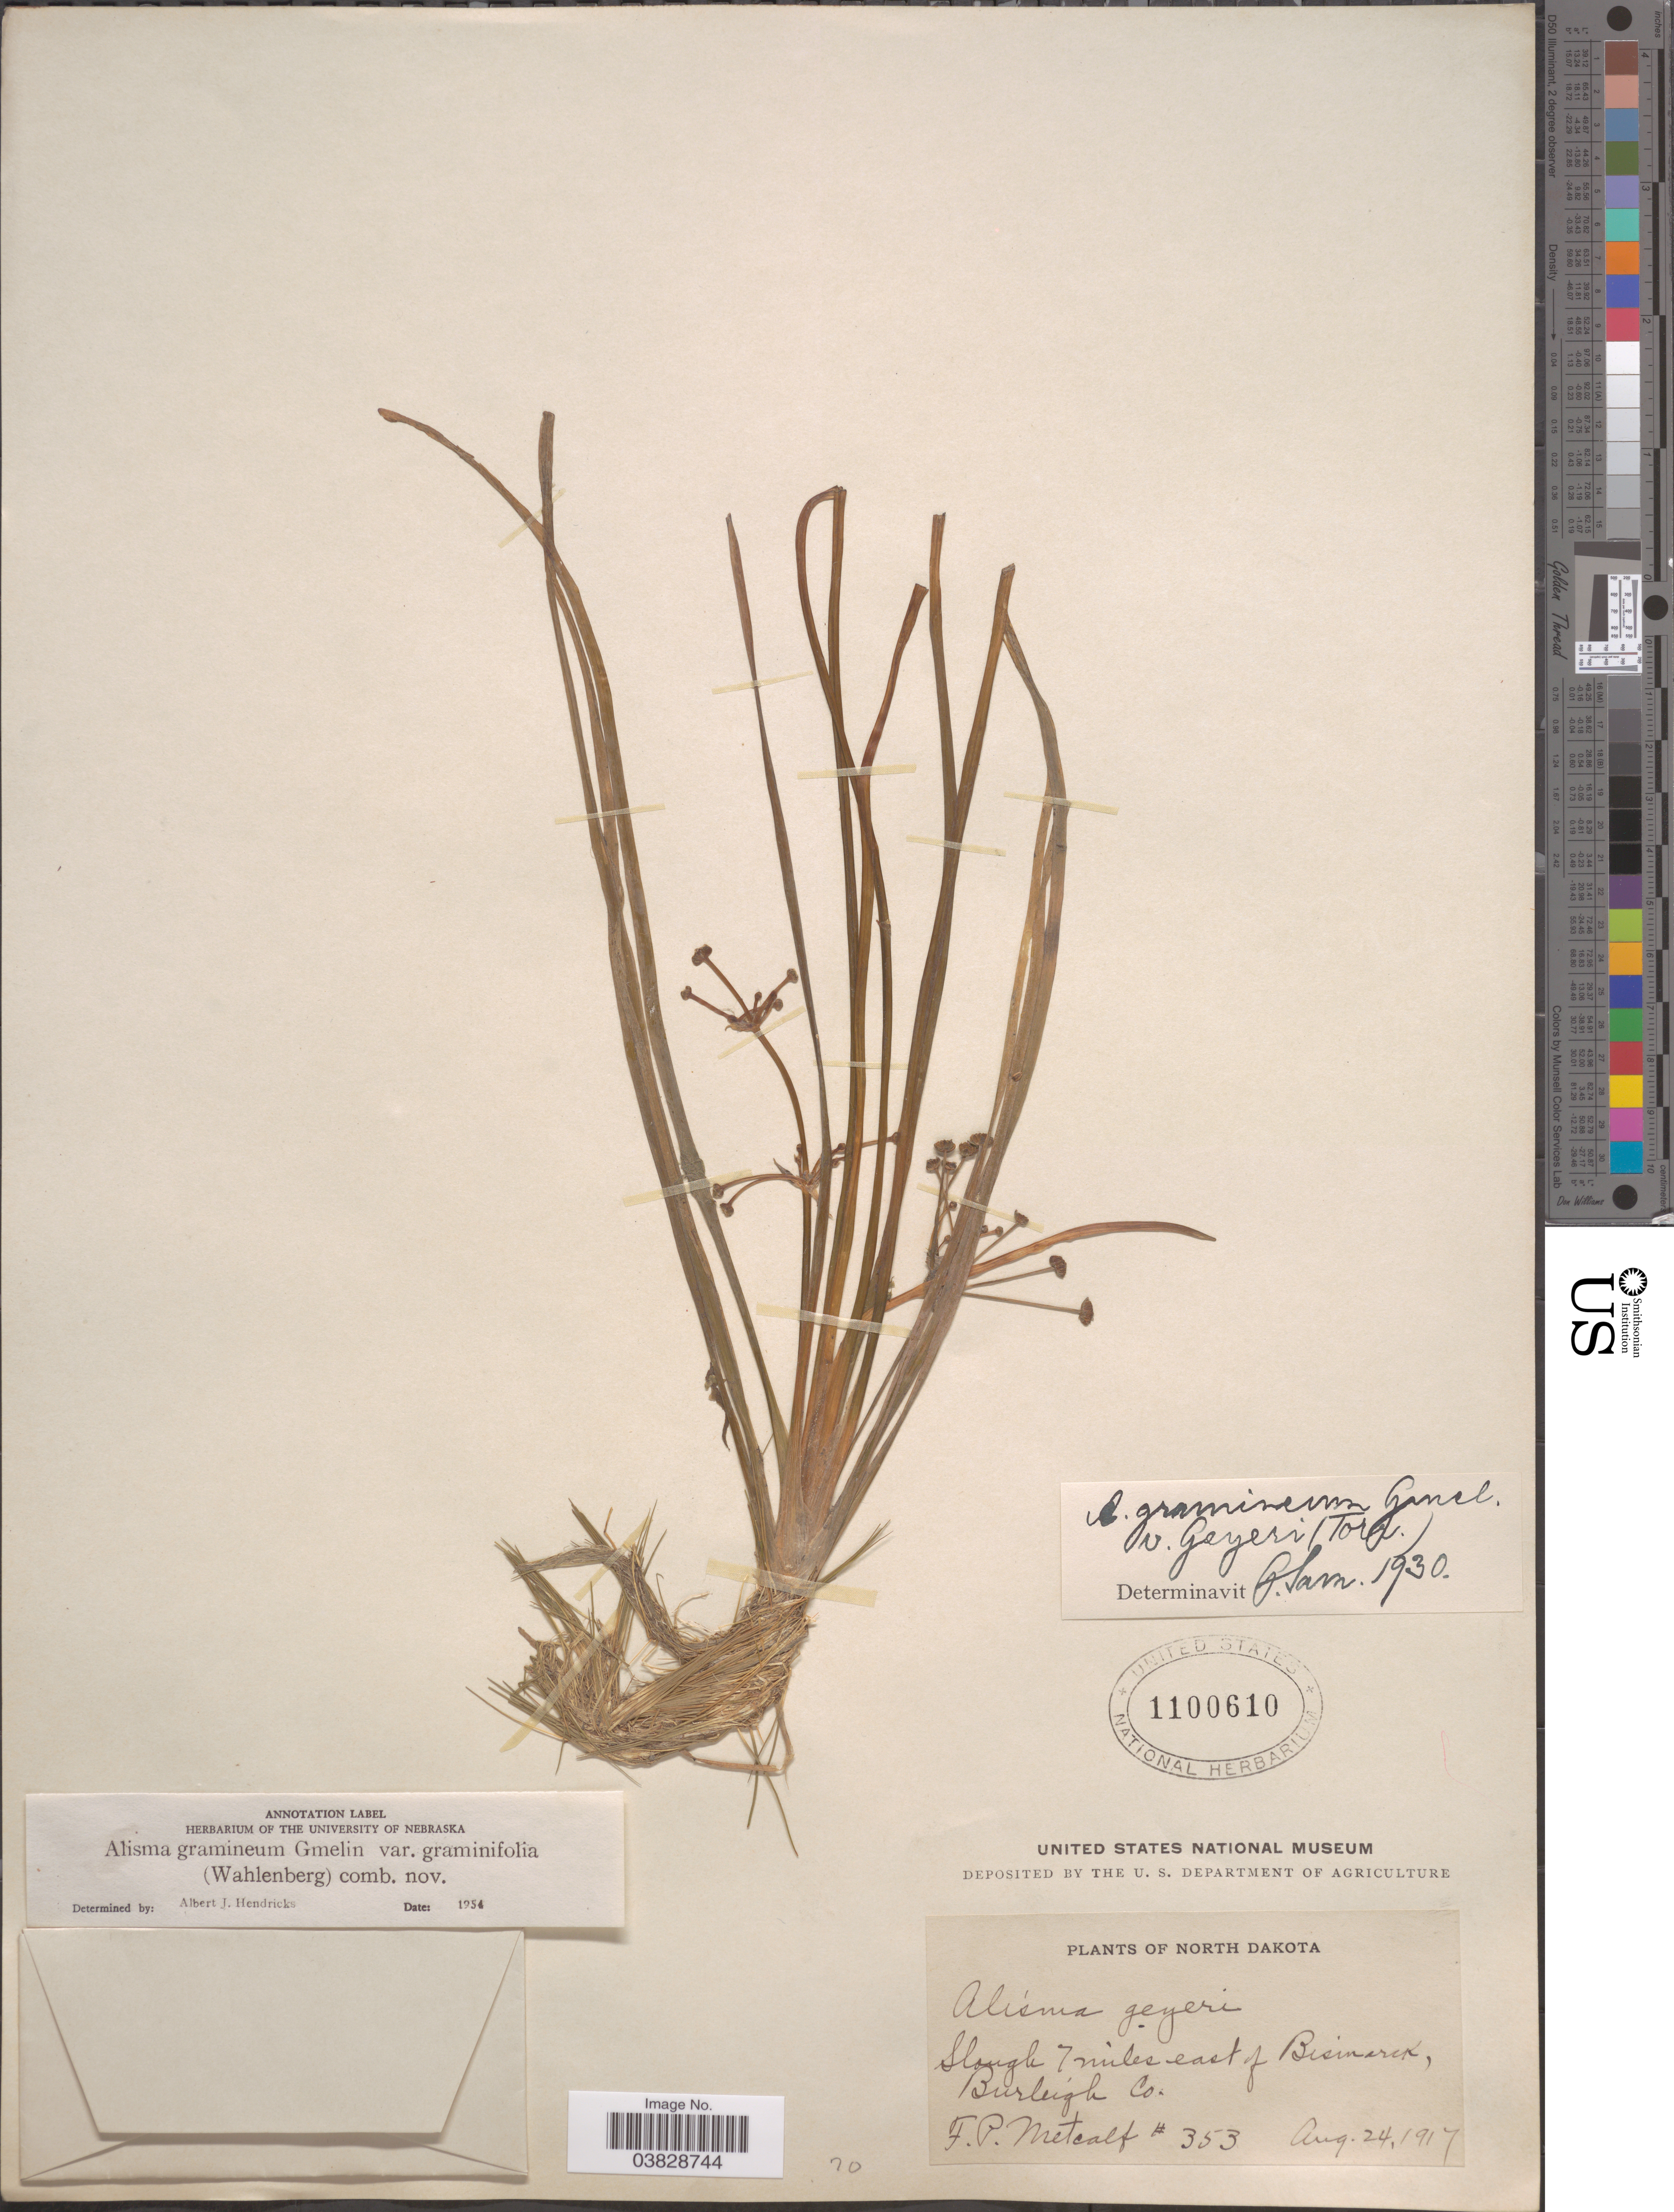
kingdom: Plantae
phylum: Tracheophyta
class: Liliopsida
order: Alismatales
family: Alismataceae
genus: Alisma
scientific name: Alisma gramineum var. graminifolia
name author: (Wahlenb.) A.J.Hendricks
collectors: F. Metcalf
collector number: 353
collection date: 1917-08-24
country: United States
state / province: North Dakota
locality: Slough 7 miles east of Bismarck, Burleigh Co.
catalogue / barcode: US 1100610